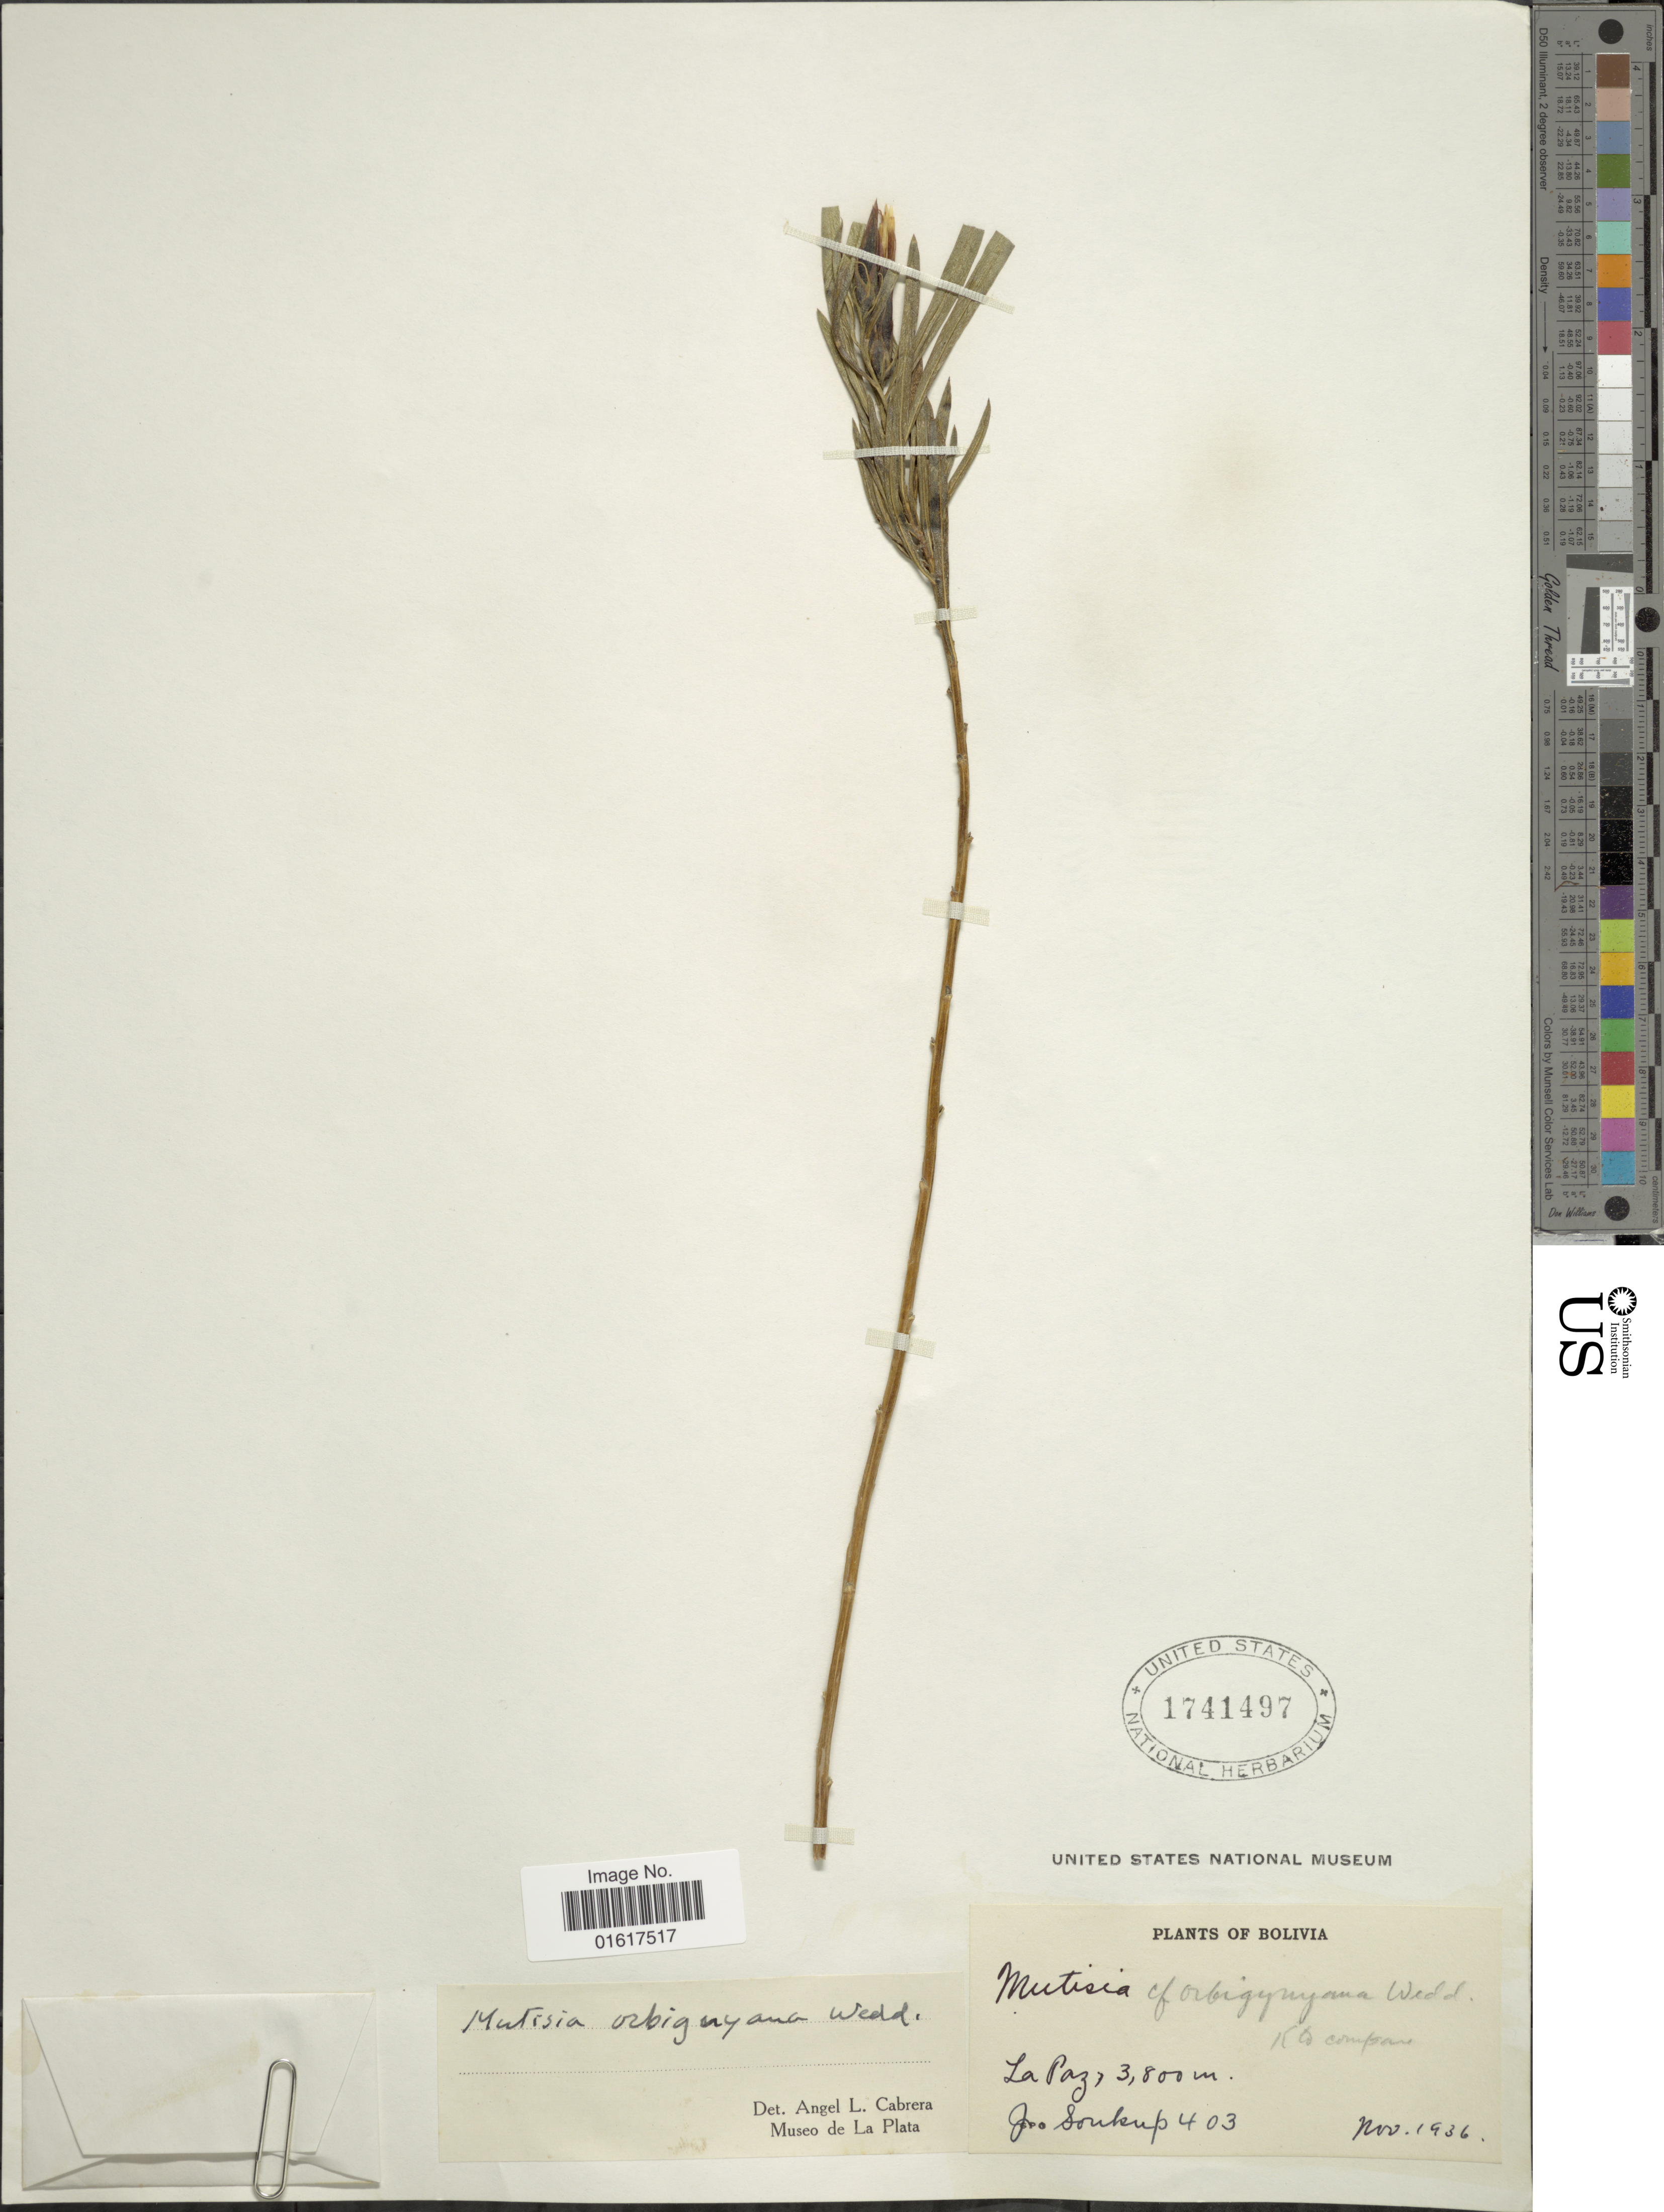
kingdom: Plantae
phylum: Tracheophyta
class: Magnoliopsida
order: Asterales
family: Asteraceae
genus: Mutisia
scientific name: Mutisia orbignyana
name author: Wedd.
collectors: J. Soukup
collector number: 403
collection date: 1936-11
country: Bolivia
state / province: La Paz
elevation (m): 3800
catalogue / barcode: US 1741497